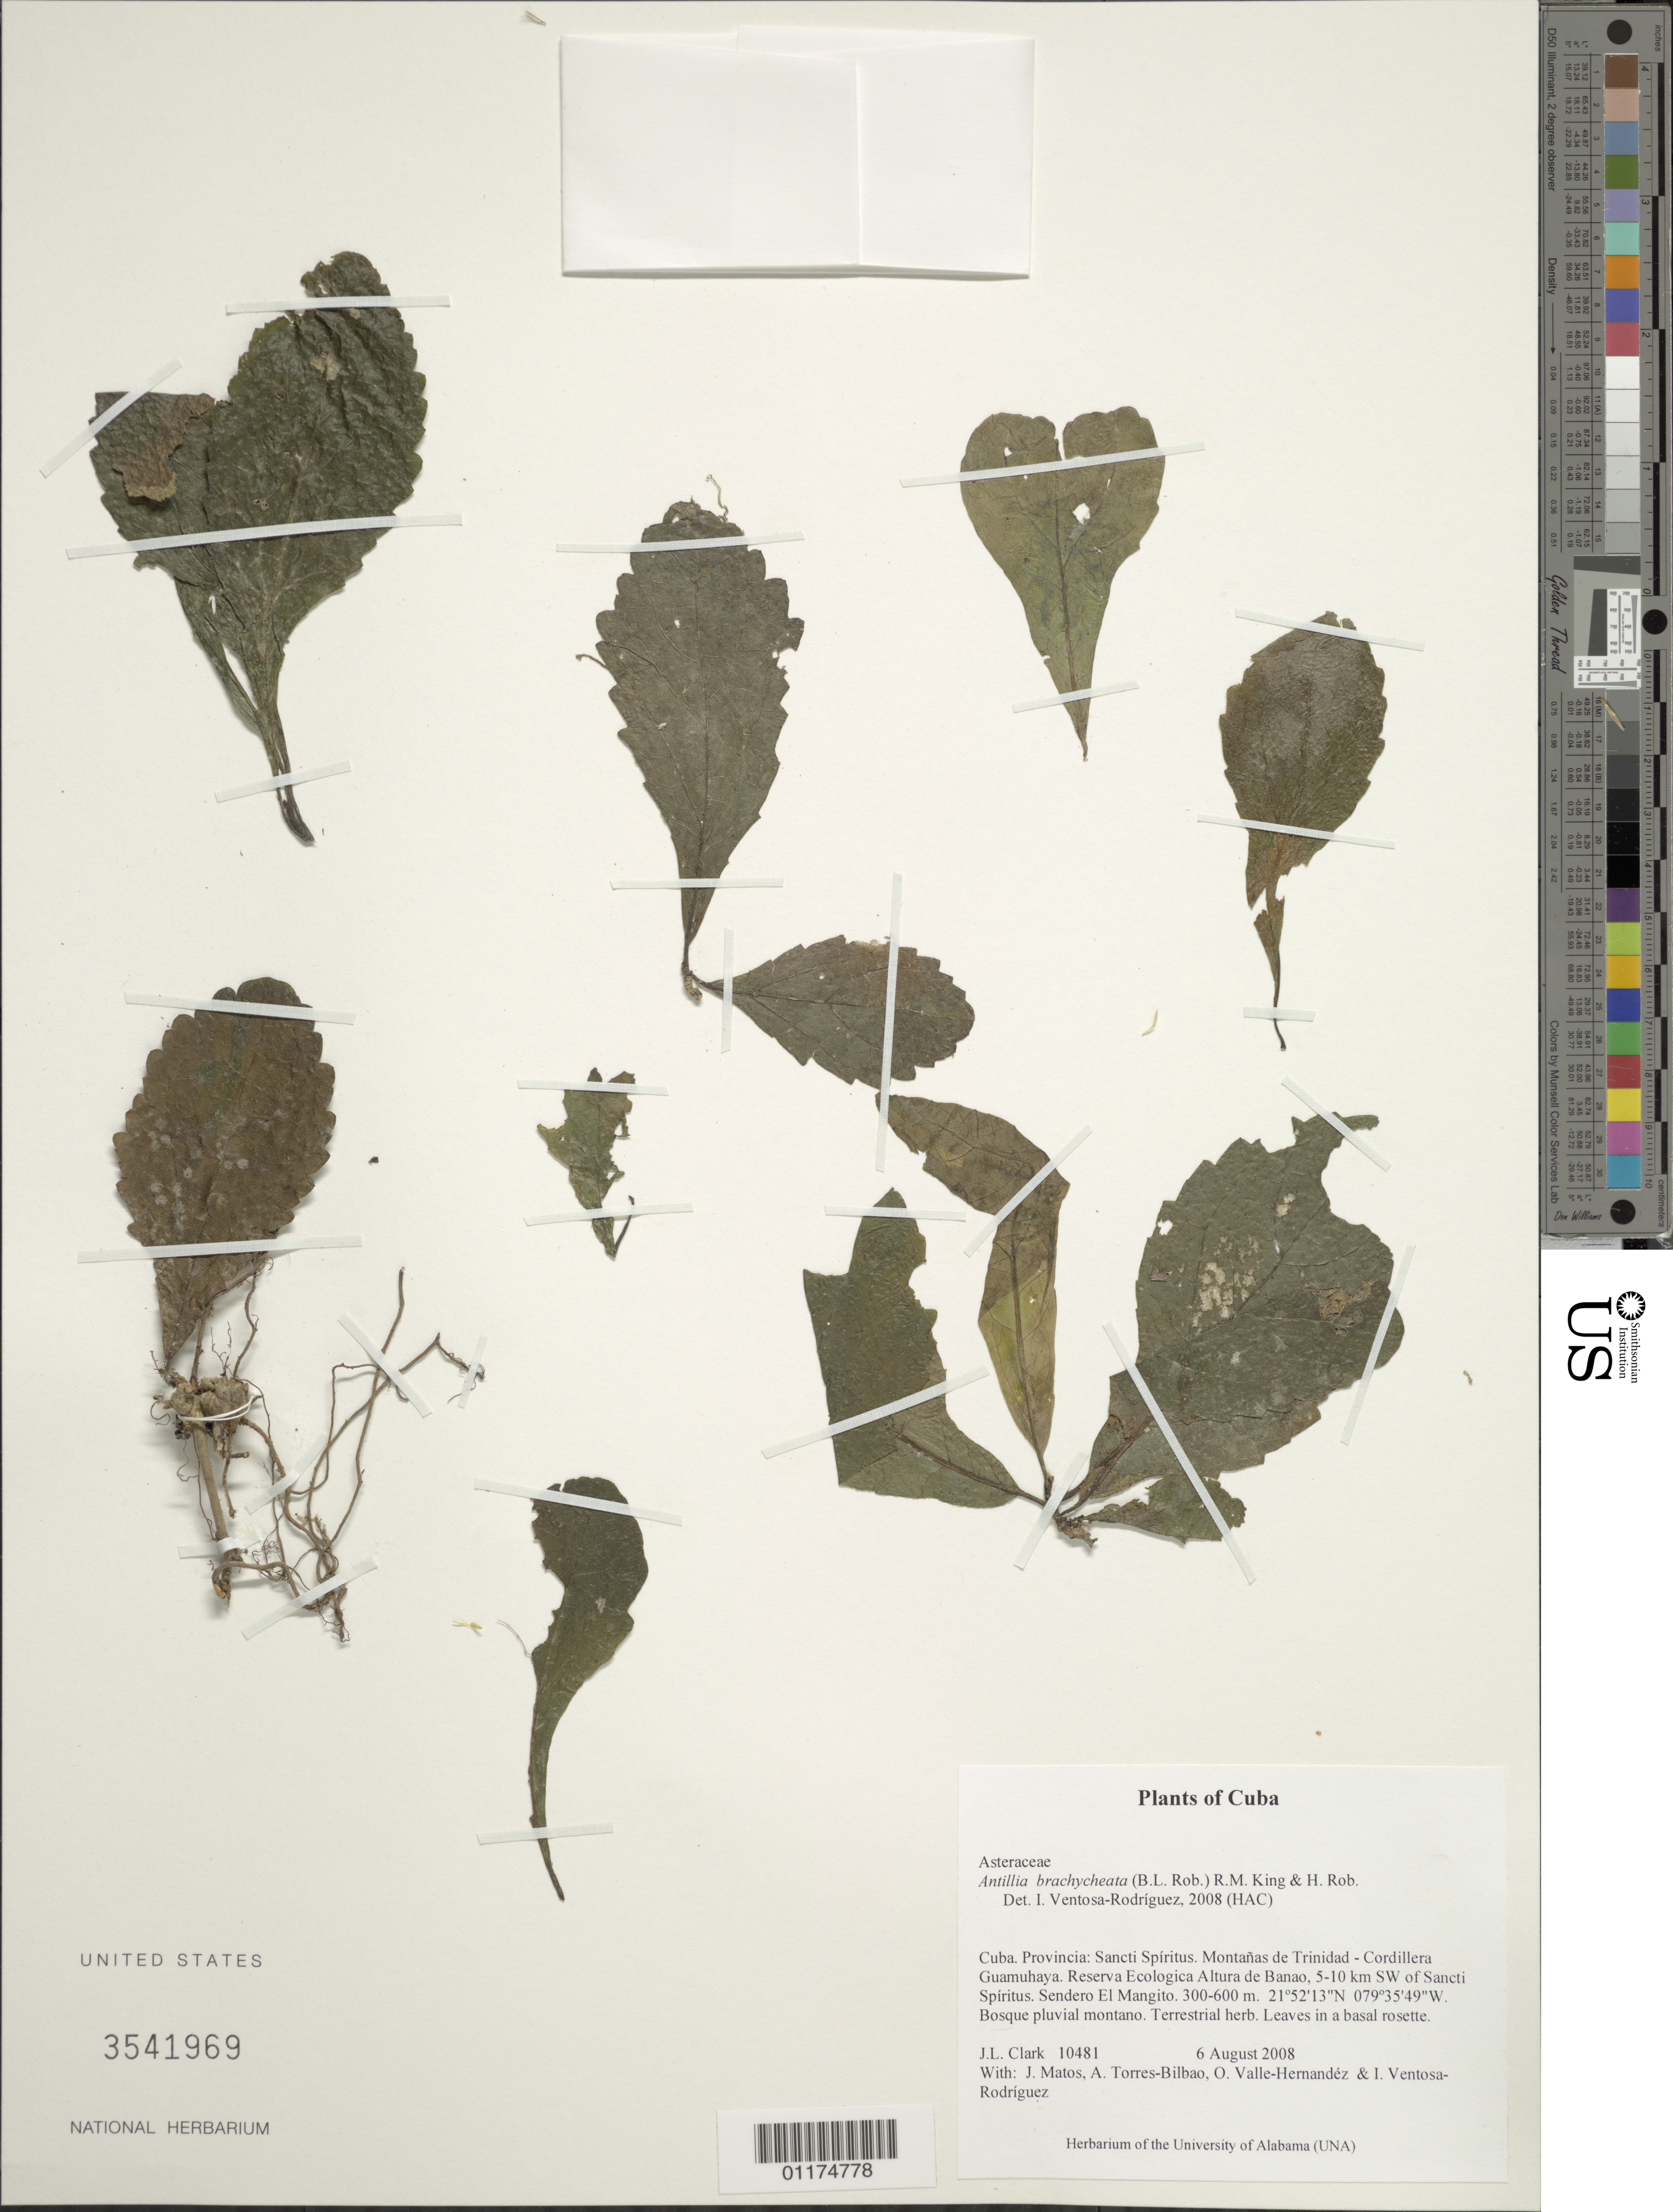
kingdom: Plantae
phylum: Tracheophyta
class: Magnoliopsida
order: Asterales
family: Asteraceae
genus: Antillia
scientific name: Antillia brachychaeta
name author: (B.L. Rob.) R.M. King & H. Rob.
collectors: J. L. Clark, J. Matos, R. Torres, S. Valle, A. Torres-Bilbao, O. Valle-Hernandez & -. Ventosa-Rodriquez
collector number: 10481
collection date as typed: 06 Aug 2008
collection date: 2008-08-06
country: Cuba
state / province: Sancti Spiritus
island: Cuba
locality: Montanas de Trinidad - Cordillera Guamuhaya. Reserva Ecologica Altura de Banao, 5-10 km SW of Sancti Spiritus. Sendero El Mangito.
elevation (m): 300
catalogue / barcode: US 3541969